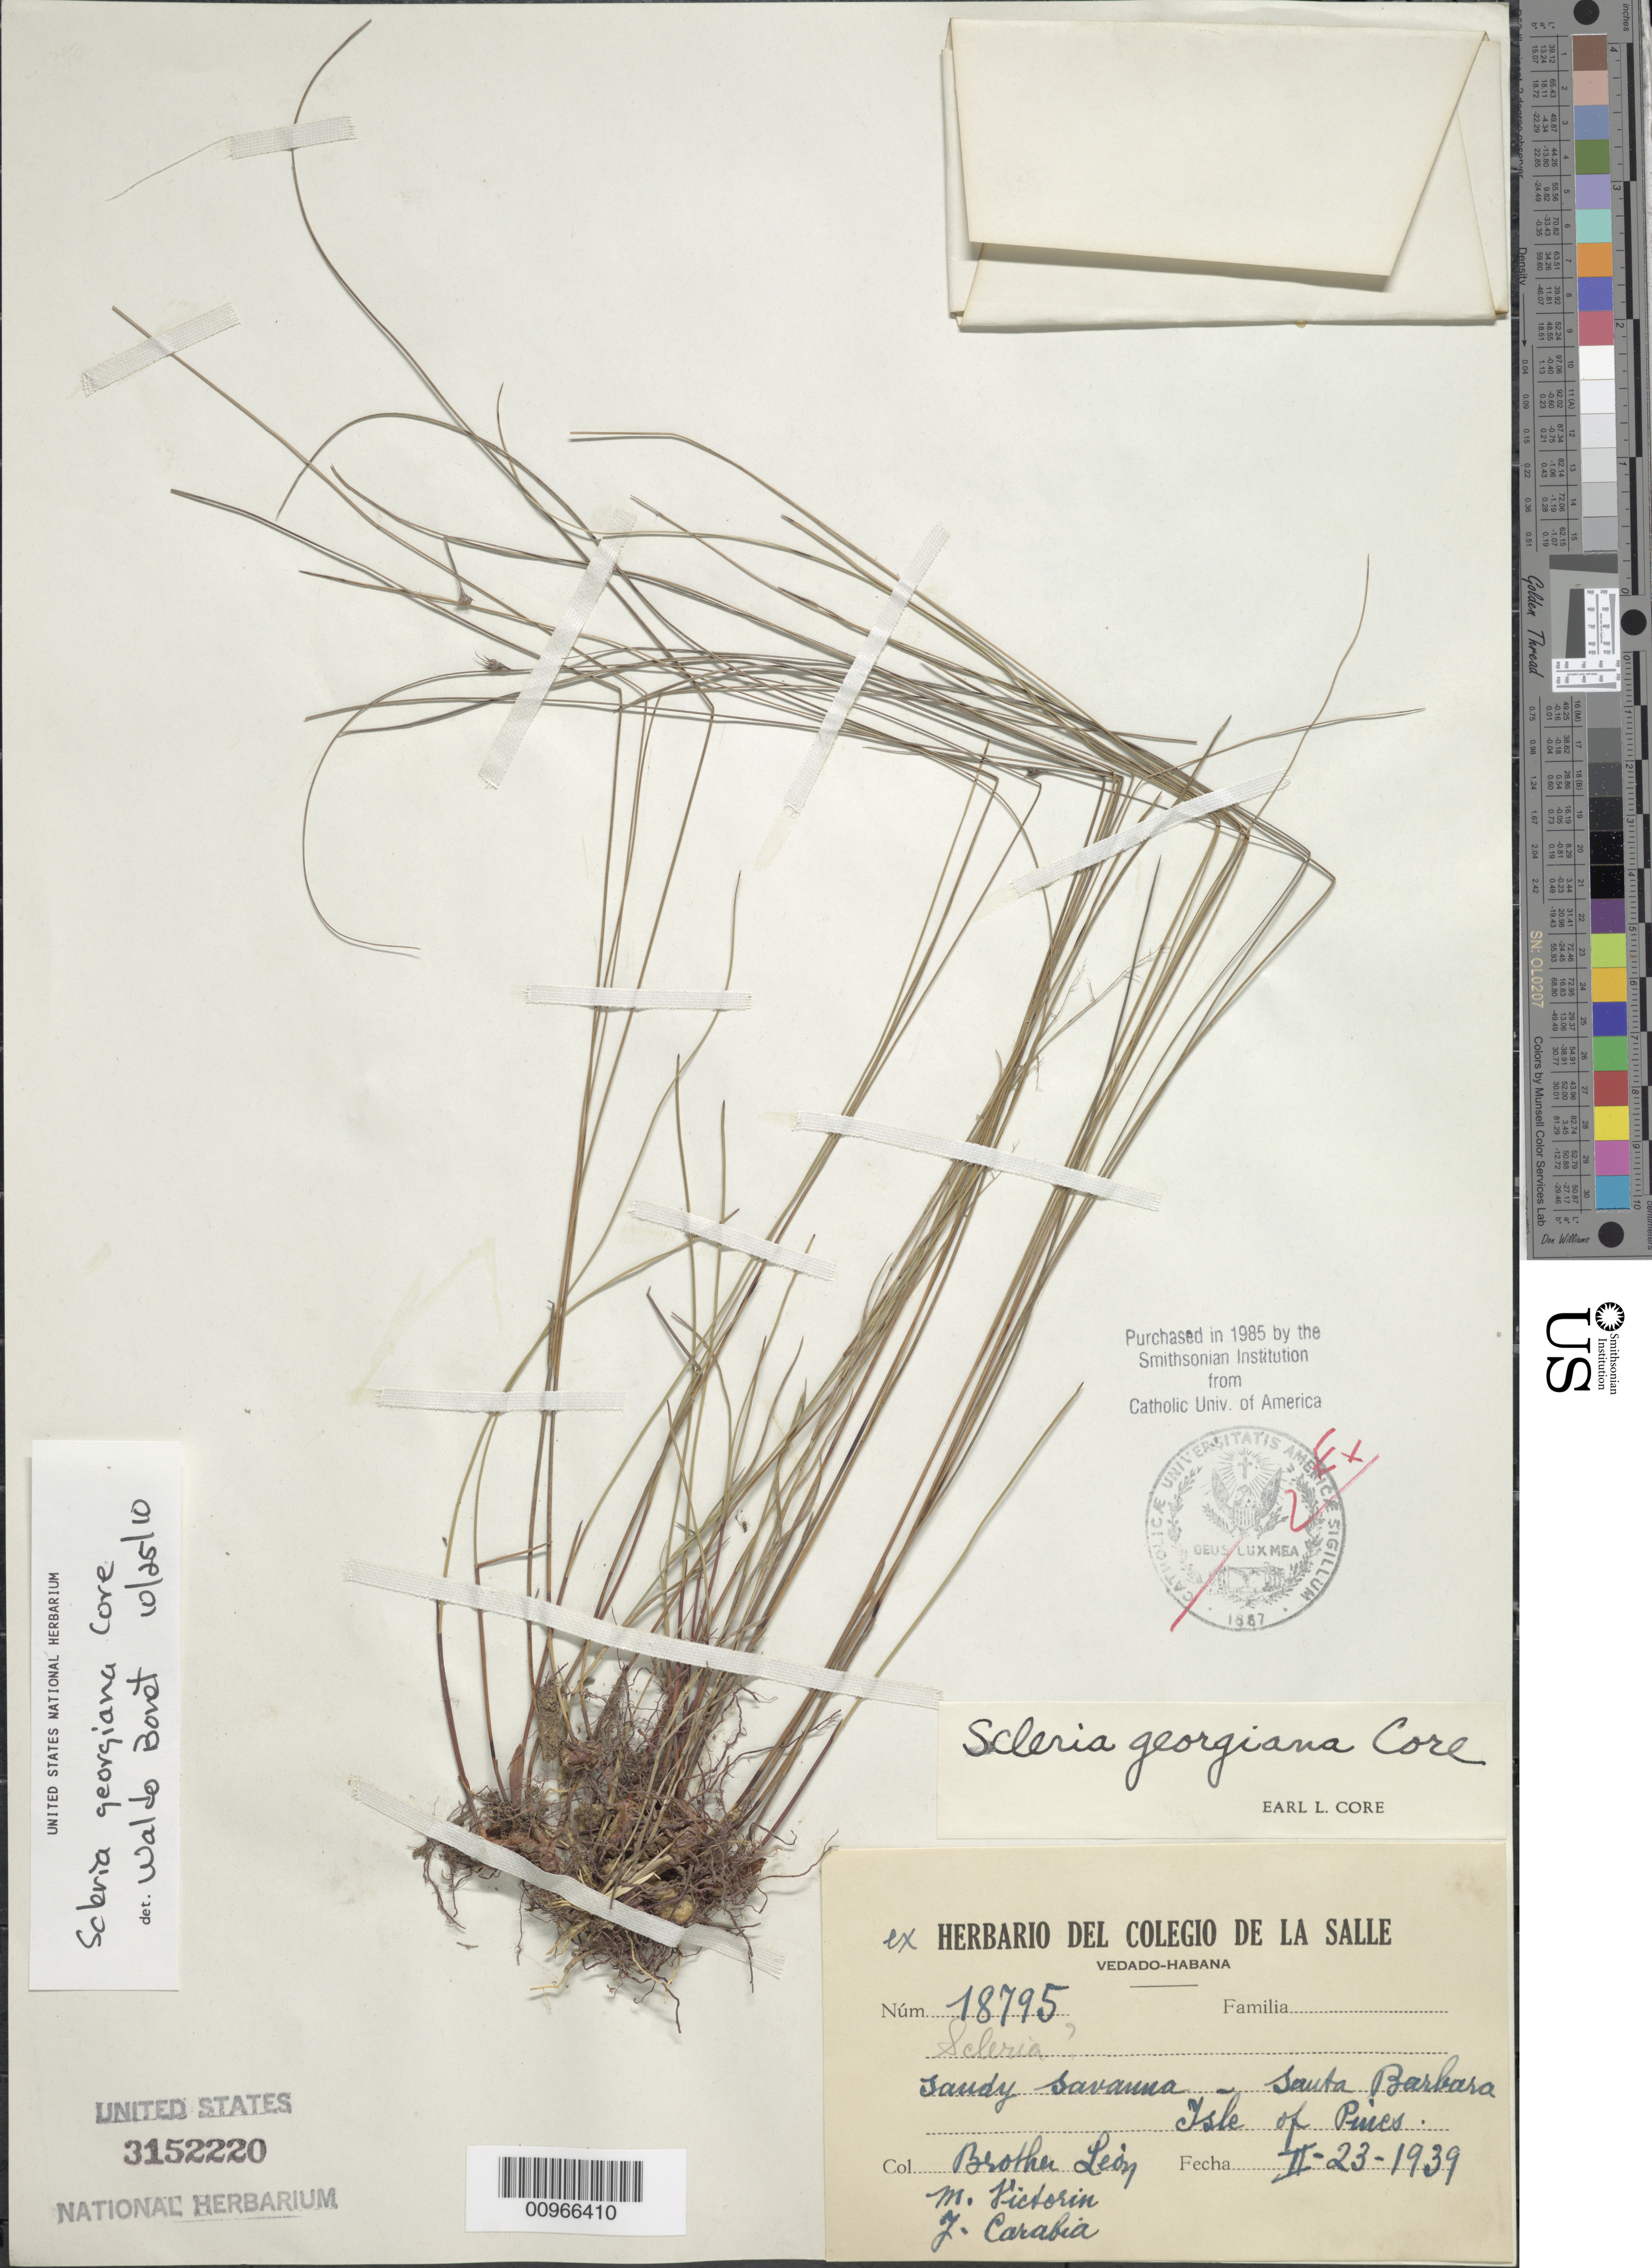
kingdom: Plantae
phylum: Tracheophyta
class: Liliopsida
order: Poales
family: Cyperaceae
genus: Scleria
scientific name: Scleria georgiana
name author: Core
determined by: Core, E. L.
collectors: Bro. León, F. Victorin & J. Carabia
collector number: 18795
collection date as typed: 23 Feb 1939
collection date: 1939-02-23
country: Cuba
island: Isla de la Juventud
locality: Isle of Pines, Santa Barbara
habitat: Sandy savanna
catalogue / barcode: US 3152220